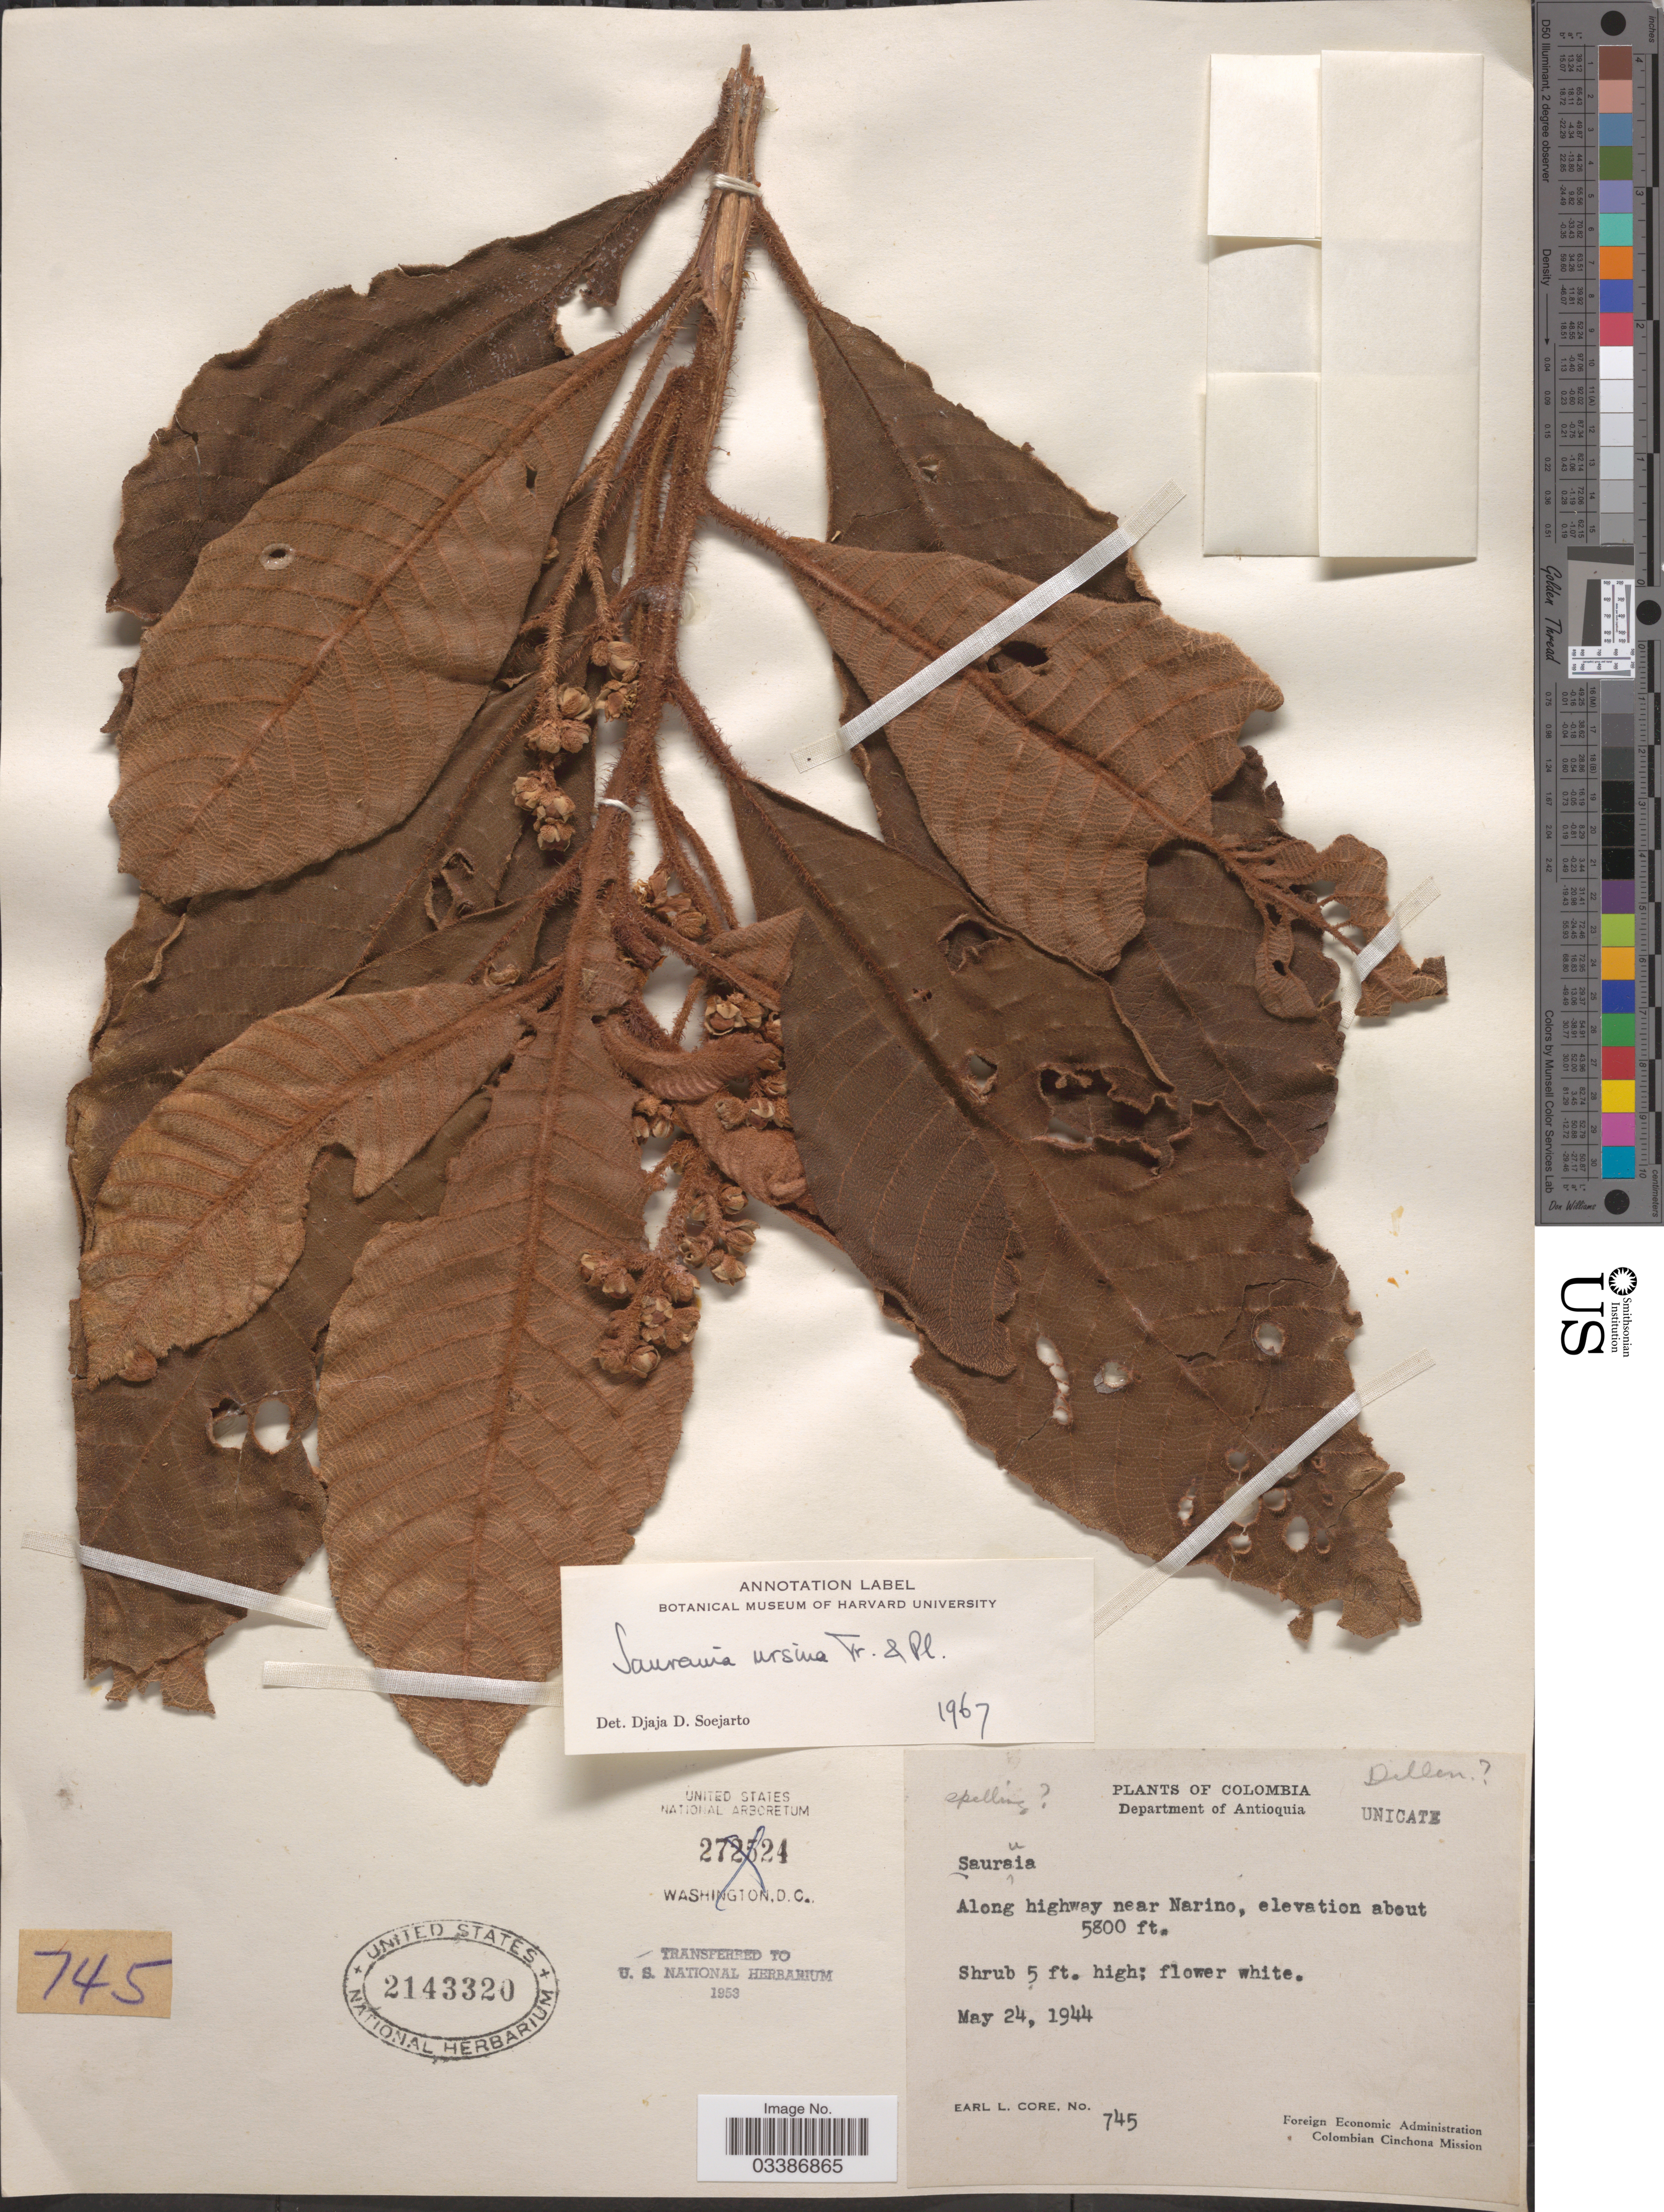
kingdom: Plantae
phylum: Tracheophyta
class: Magnoliopsida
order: Ericales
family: Actinidiaceae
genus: Saurauia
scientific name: Saurauia ursina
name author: Triana & Planch.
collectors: E. L. Core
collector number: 745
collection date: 1944-05-24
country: Colombia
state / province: Antioquia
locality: Department of Antioquia, Along highway near Narino.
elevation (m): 1768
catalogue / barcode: US 2143320